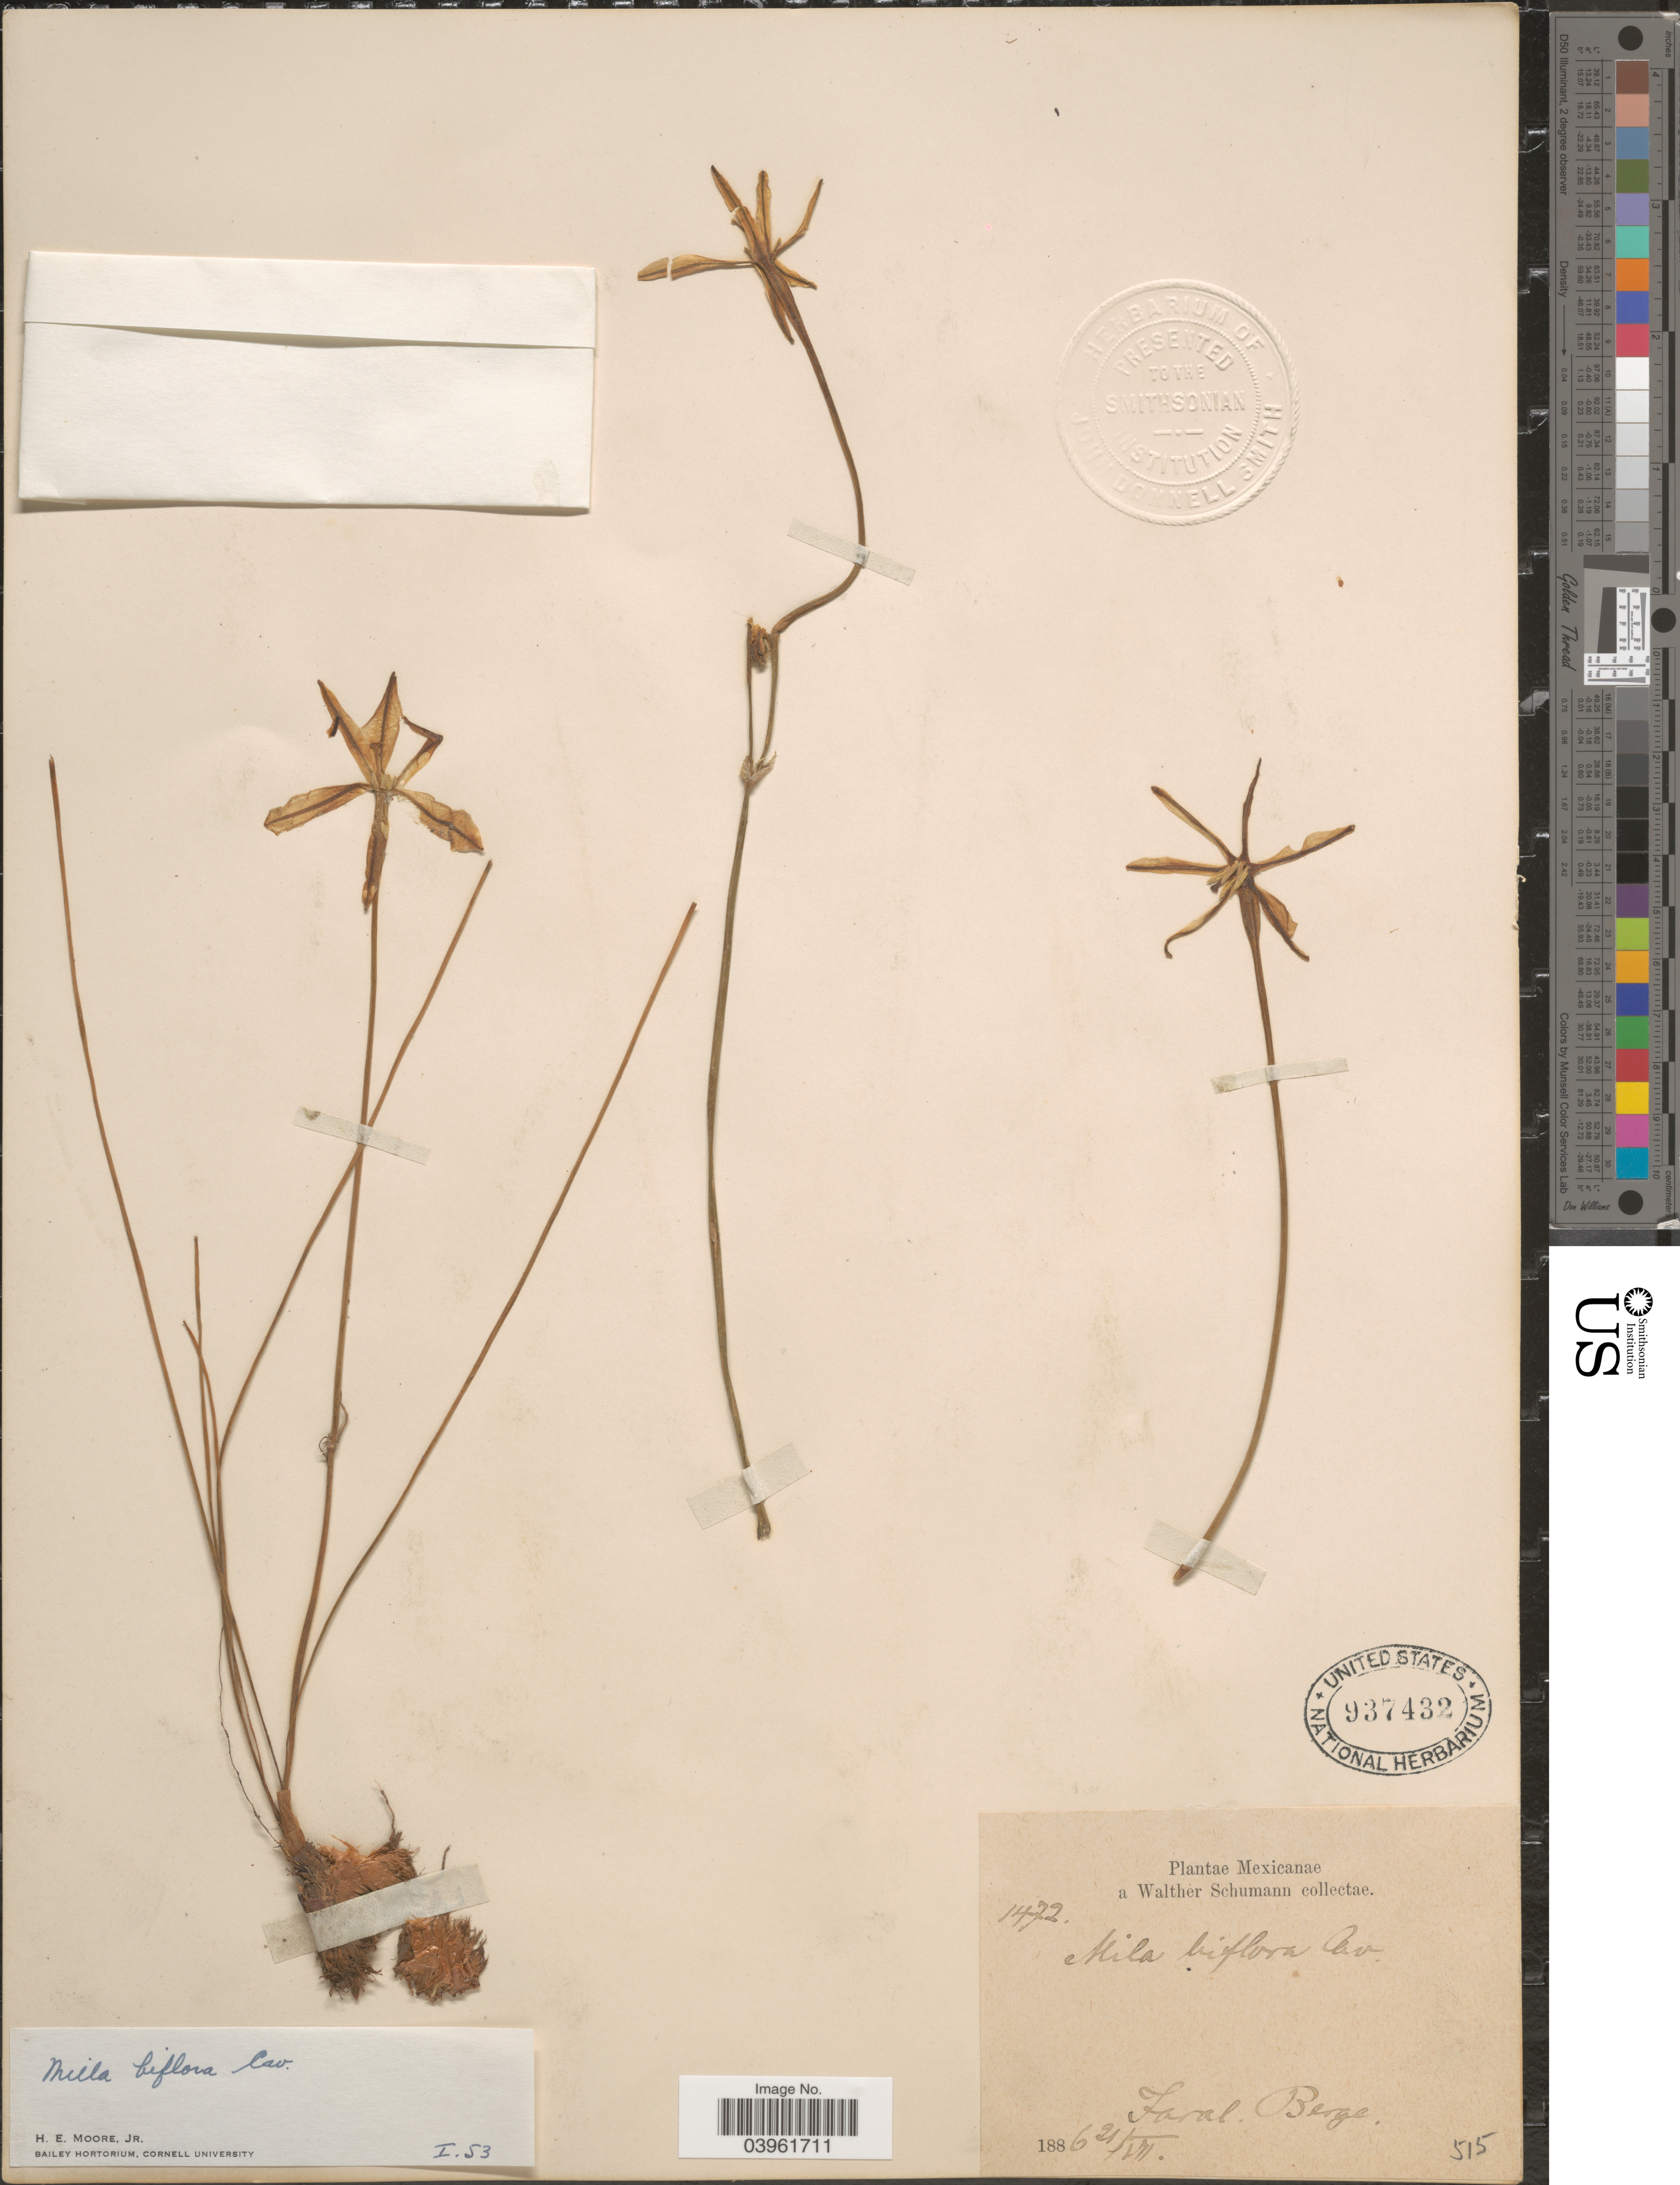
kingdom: Plantae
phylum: Tracheophyta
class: Liliopsida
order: Asparagales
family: Asparagaceae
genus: Milla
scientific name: Milla biflora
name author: Cav.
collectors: W. Schumann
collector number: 1472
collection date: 1886-07-21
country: Mexico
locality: Faral. Berge.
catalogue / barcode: US 937432